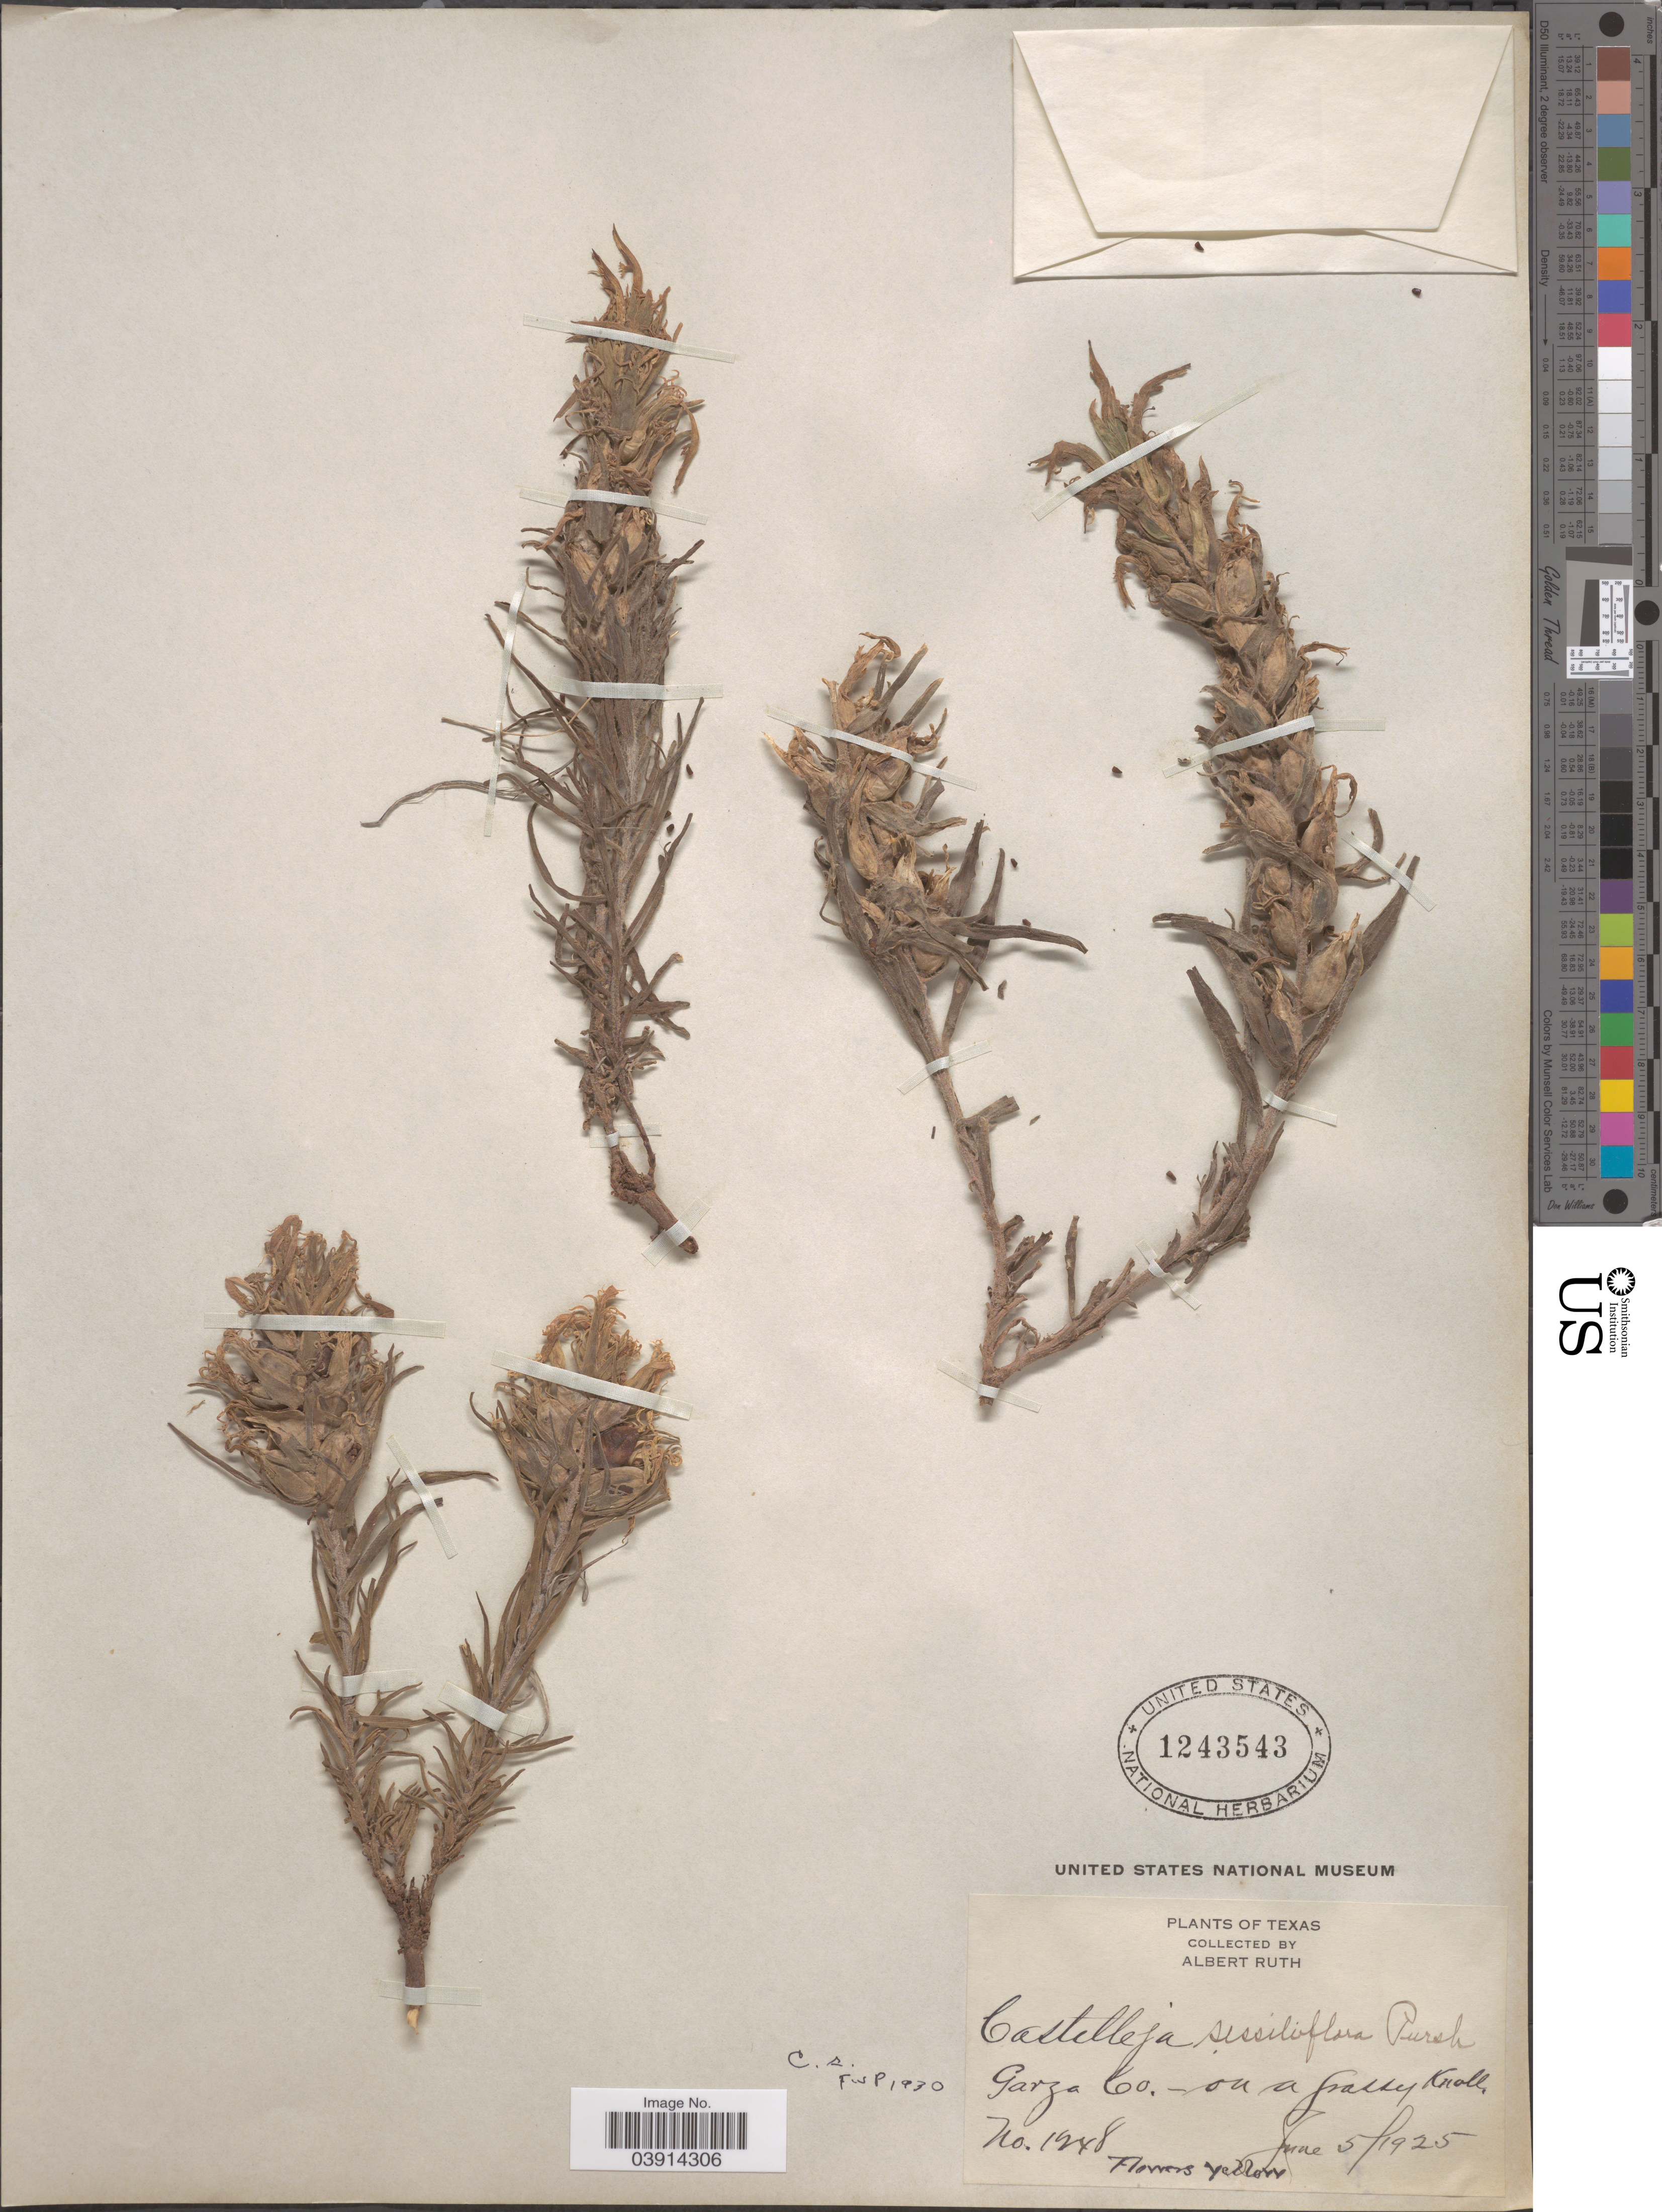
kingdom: Plantae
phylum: Tracheophyta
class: Magnoliopsida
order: Lamiales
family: Orobanchaceae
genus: Castilleja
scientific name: Castilleja sessiliflora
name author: Pursh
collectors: A. Ruth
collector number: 1248*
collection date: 1925-06-05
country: United States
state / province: Texas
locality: Garza Co.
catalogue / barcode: US 1243543